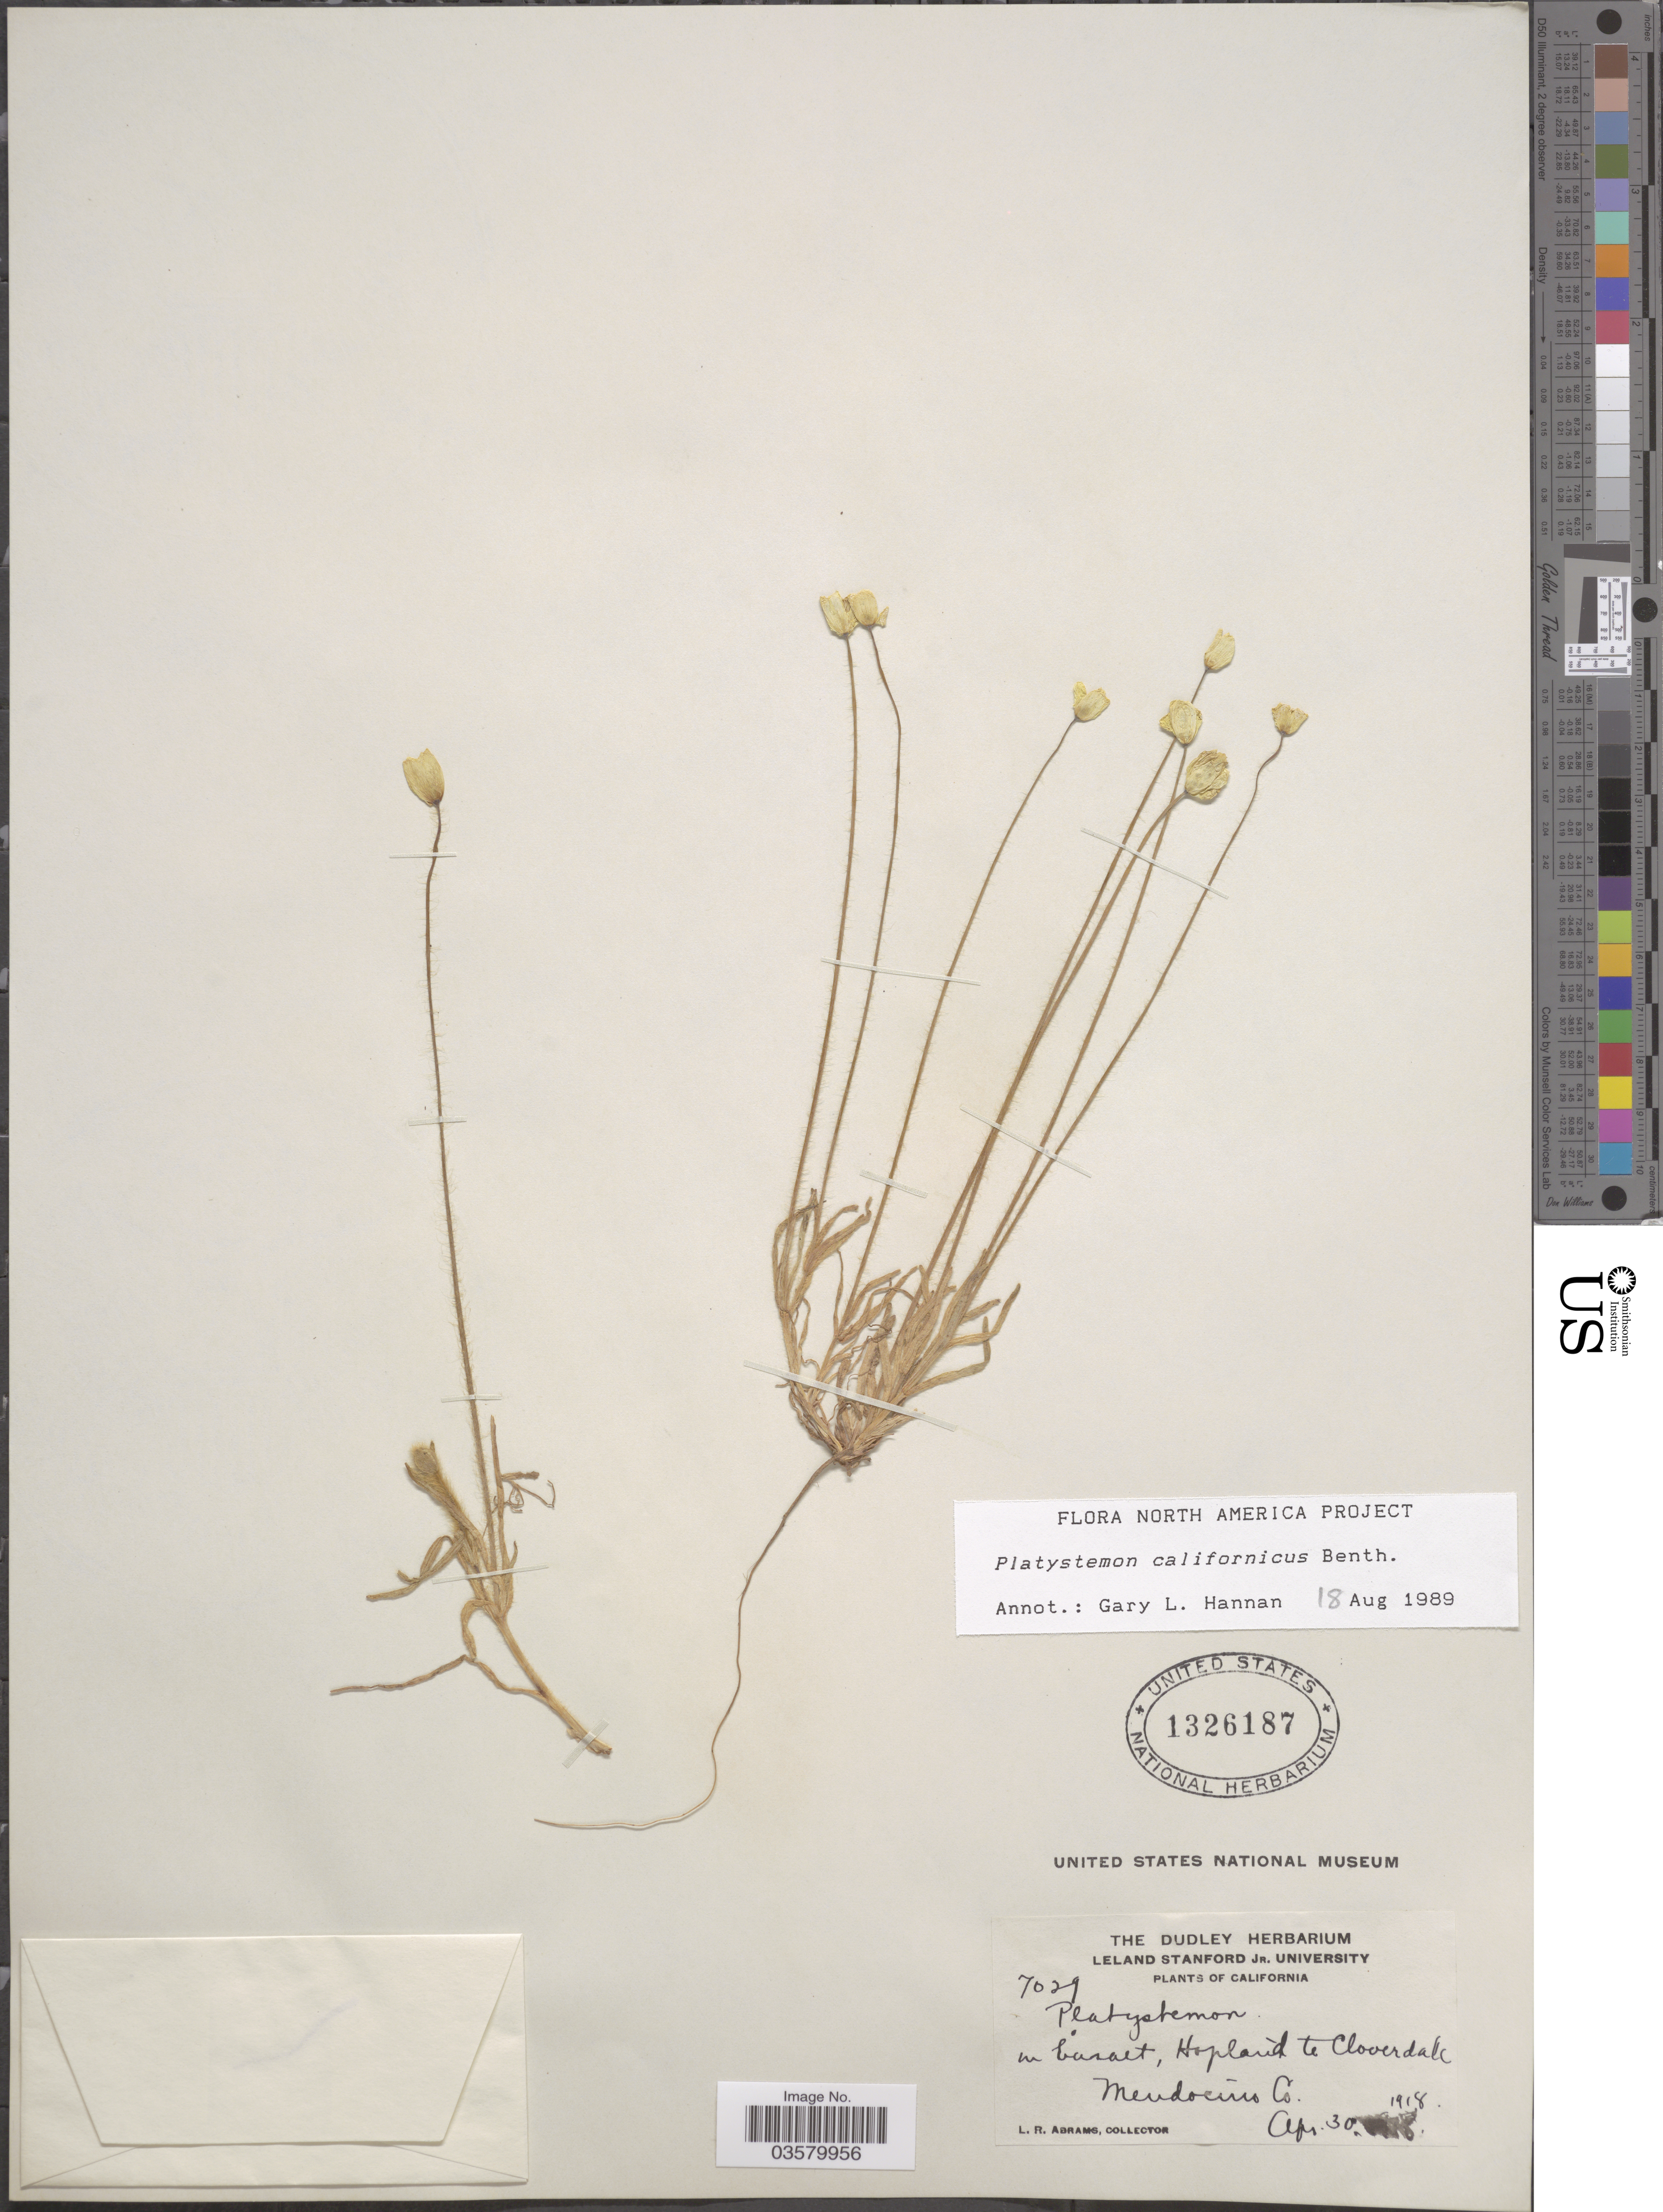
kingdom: Plantae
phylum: Tracheophyta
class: Magnoliopsida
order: Ranunculales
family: Papaveraceae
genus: Platystemon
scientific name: Platystemon californicus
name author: Benth.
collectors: L. Abrams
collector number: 7029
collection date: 1918-04-30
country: United States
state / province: California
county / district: Mendocino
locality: In basalt, Hopland to Cloverdale, Mendocino Co.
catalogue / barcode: US 1326187